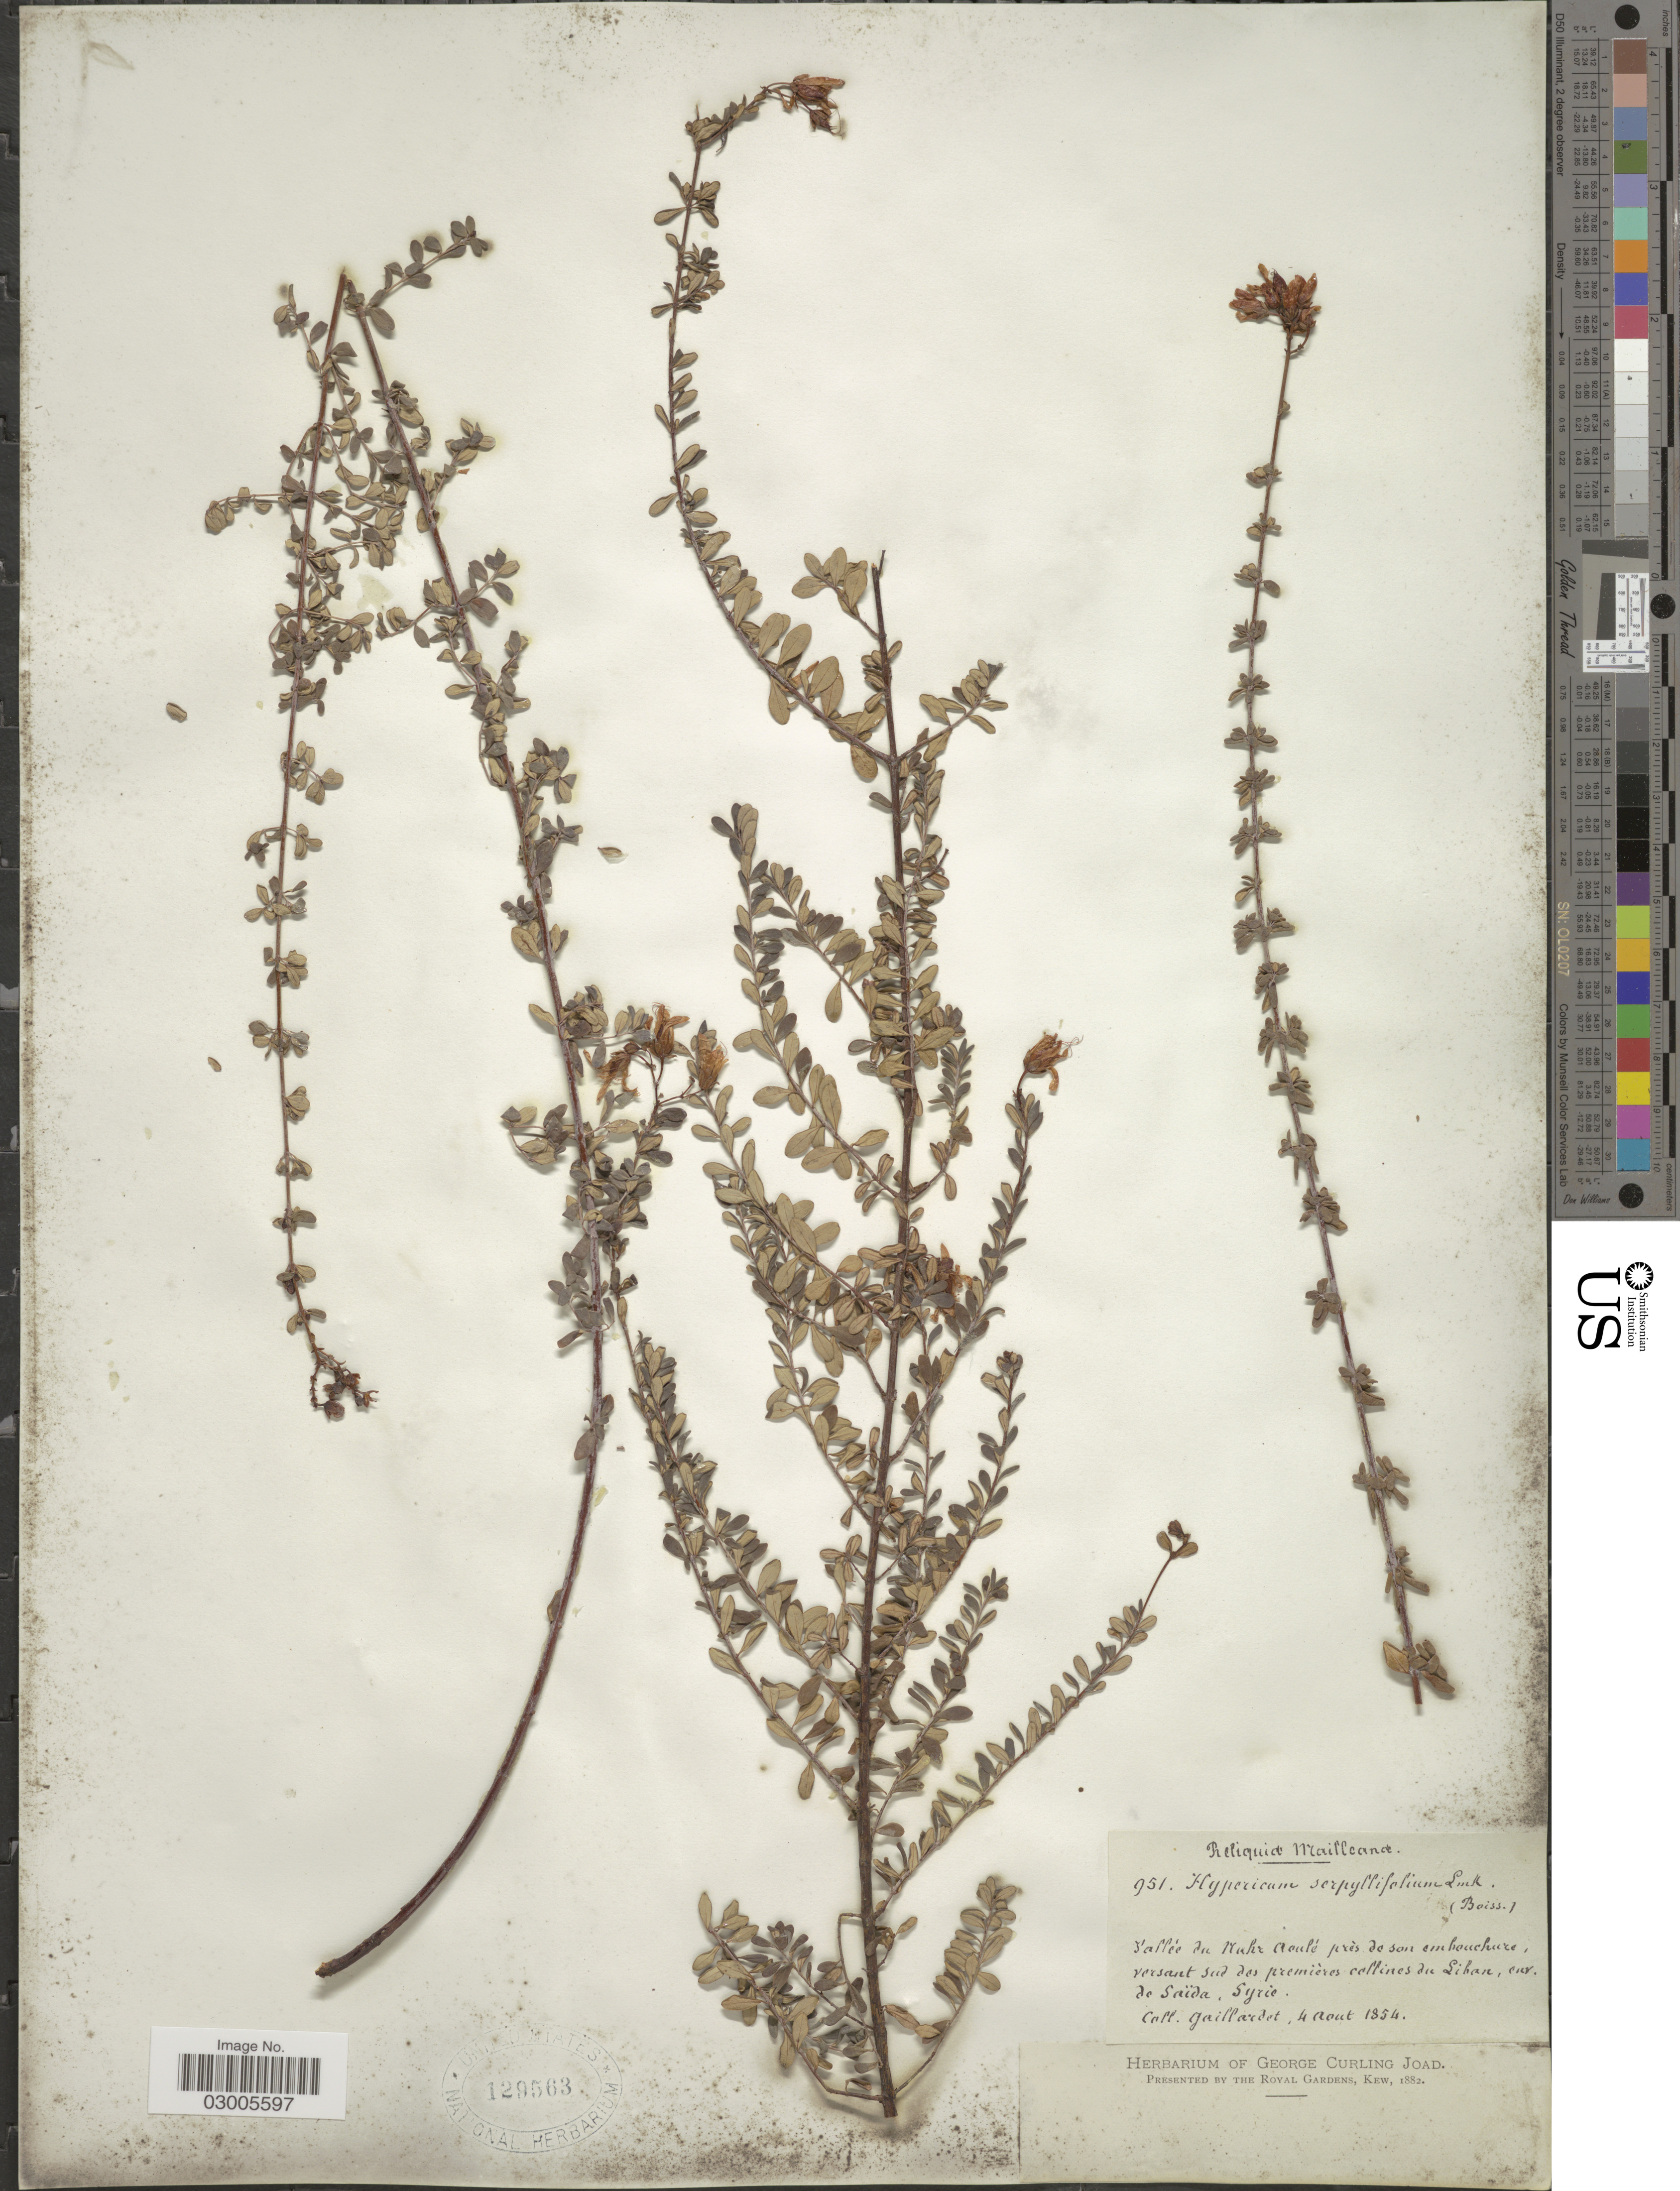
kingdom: Plantae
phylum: Tracheophyta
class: Magnoliopsida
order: Malpighiales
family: Hypericaceae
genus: Hypericum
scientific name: Hypericum thymifolium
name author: Banks & Sol.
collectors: Gaillardot, --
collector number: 951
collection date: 1854-08-04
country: Syria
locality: Vallée du Nahr Aoulé, près de son embouchure, versant sud des premières collines du Liban, env. de Saïda.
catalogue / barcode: US 129563